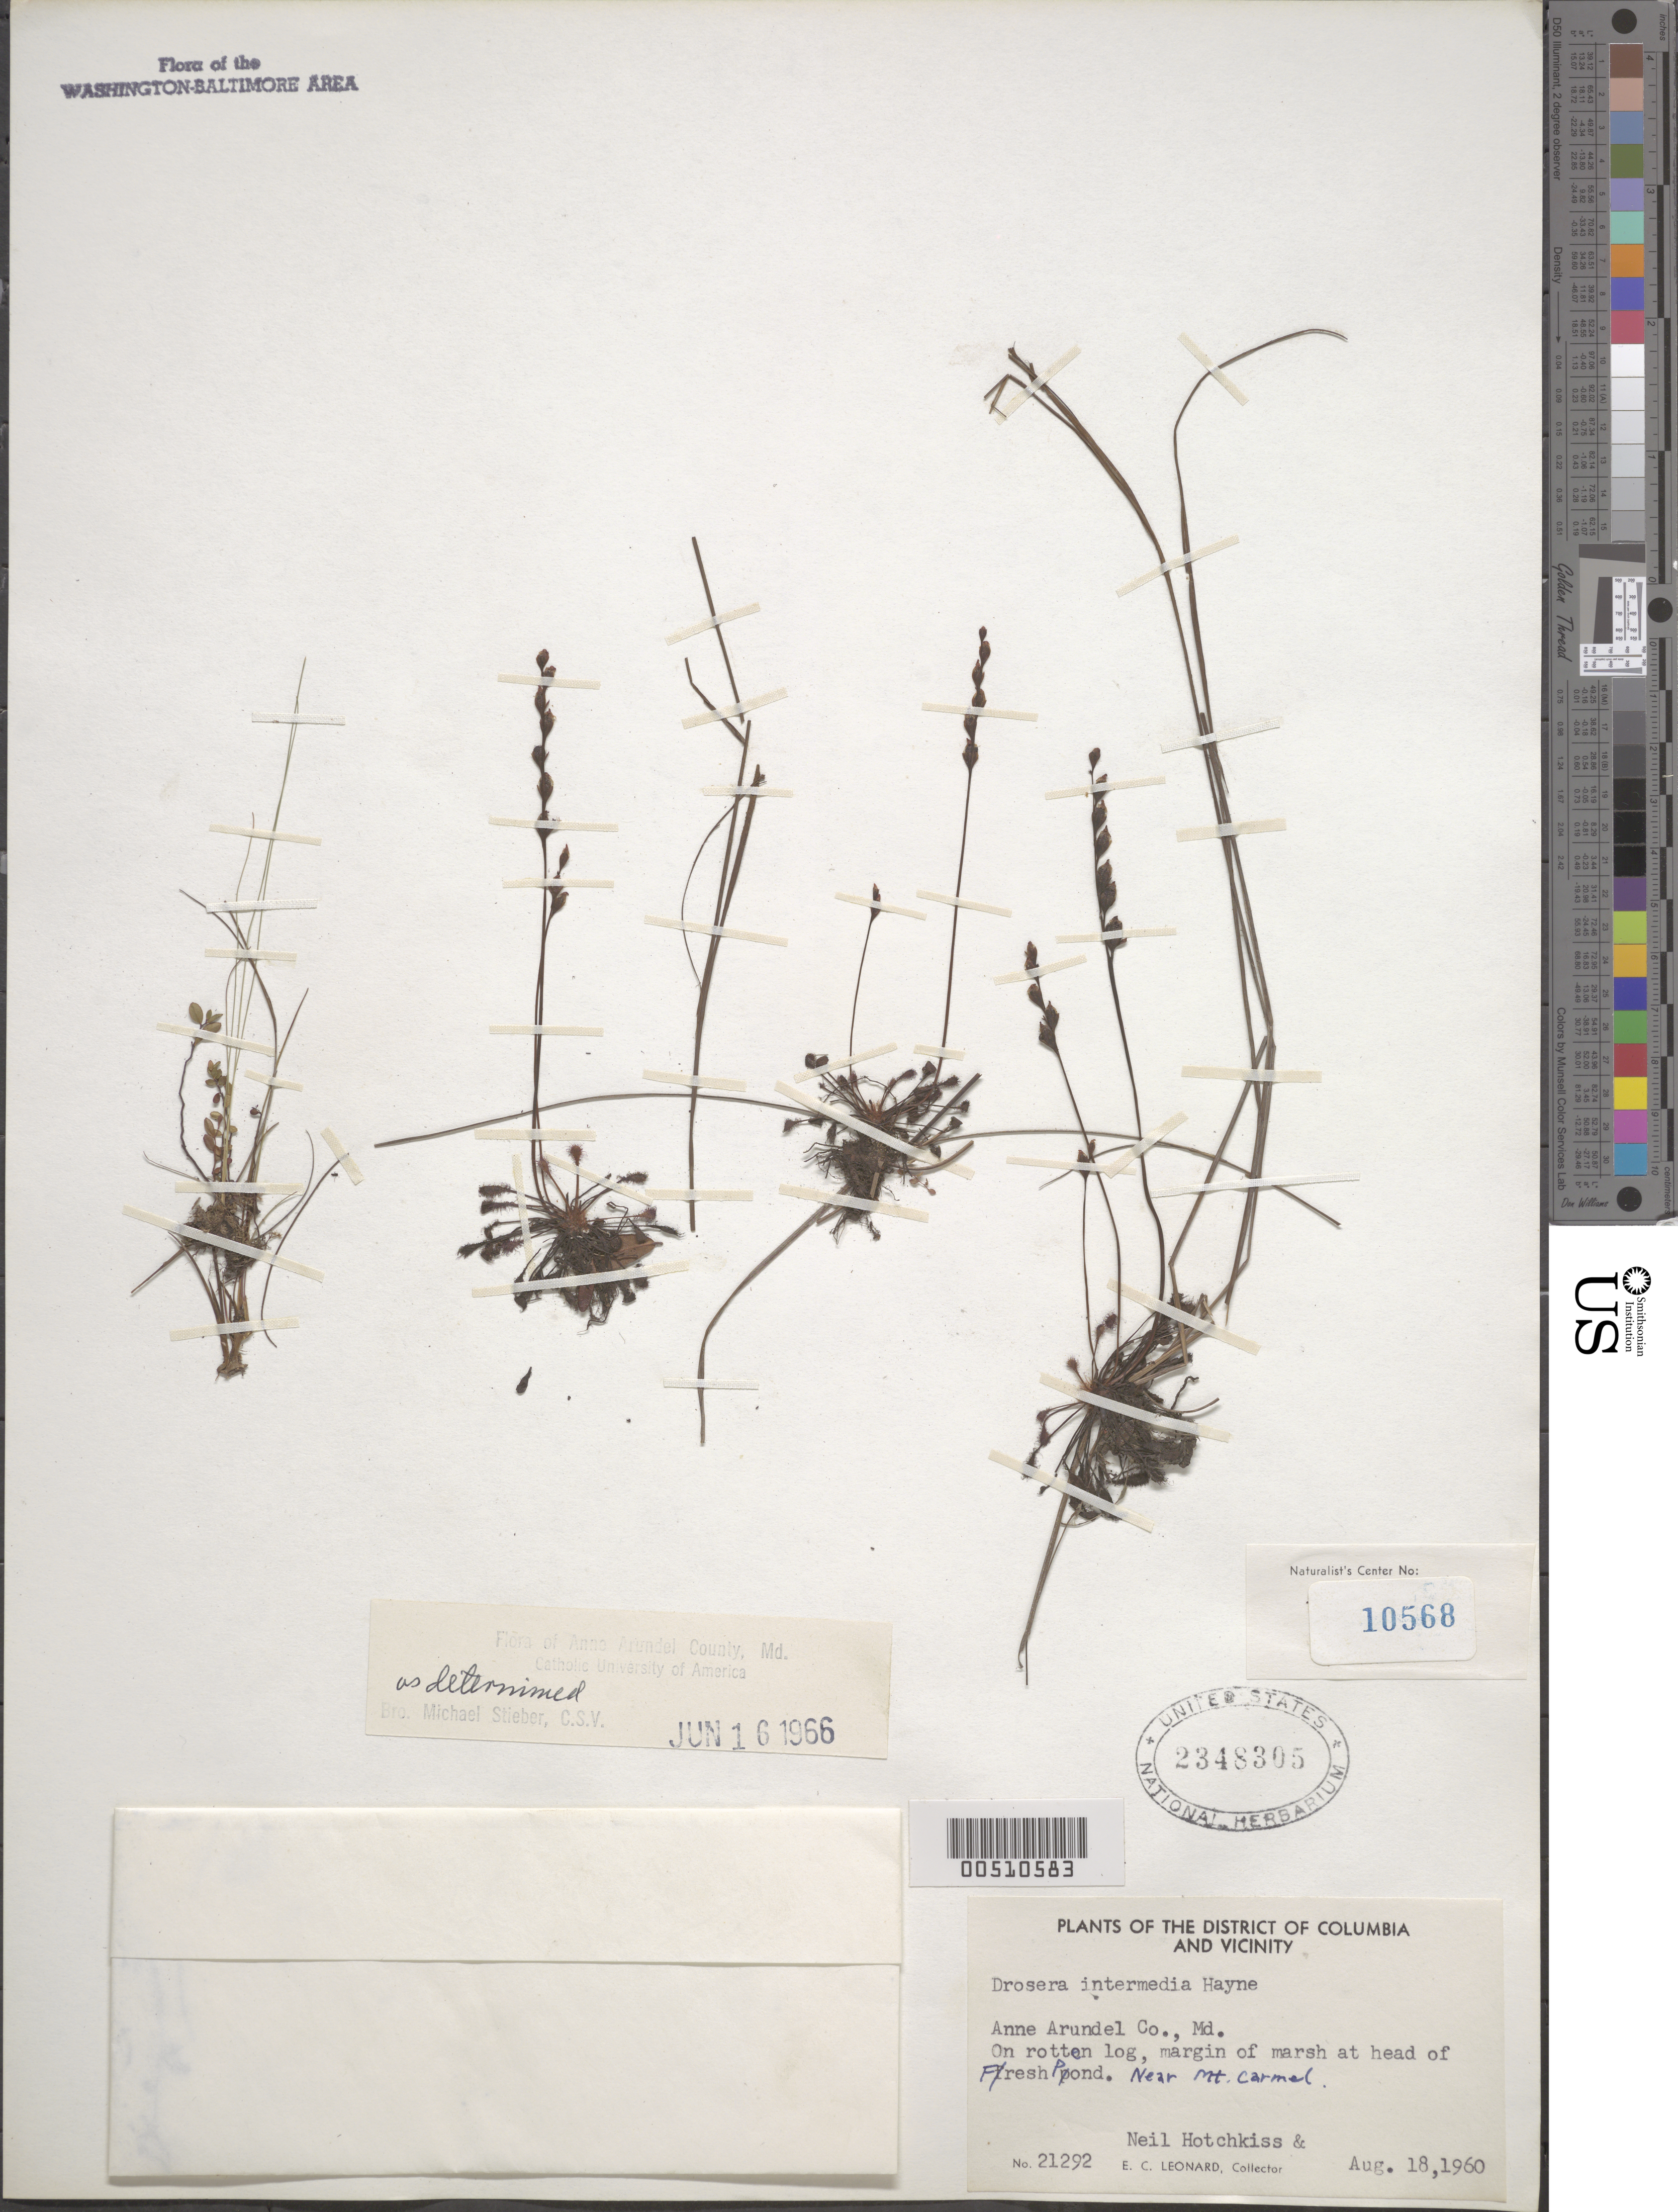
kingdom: Plantae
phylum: Tracheophyta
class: Magnoliopsida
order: Caryophyllales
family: Droseraceae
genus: Drosera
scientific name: Drosera intermedia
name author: Hayne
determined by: Stieber, M. T.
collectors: N. Hotchkiss & E. C. Leonard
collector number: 21292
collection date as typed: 18 Aug 1960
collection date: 1960-08-18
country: United States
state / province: Maryland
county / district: Anne Arundel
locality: Fresh Pond, near Mt. Carmel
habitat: On rotten log, margin of marsh at head of Fresh Pond.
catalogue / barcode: US 2348305